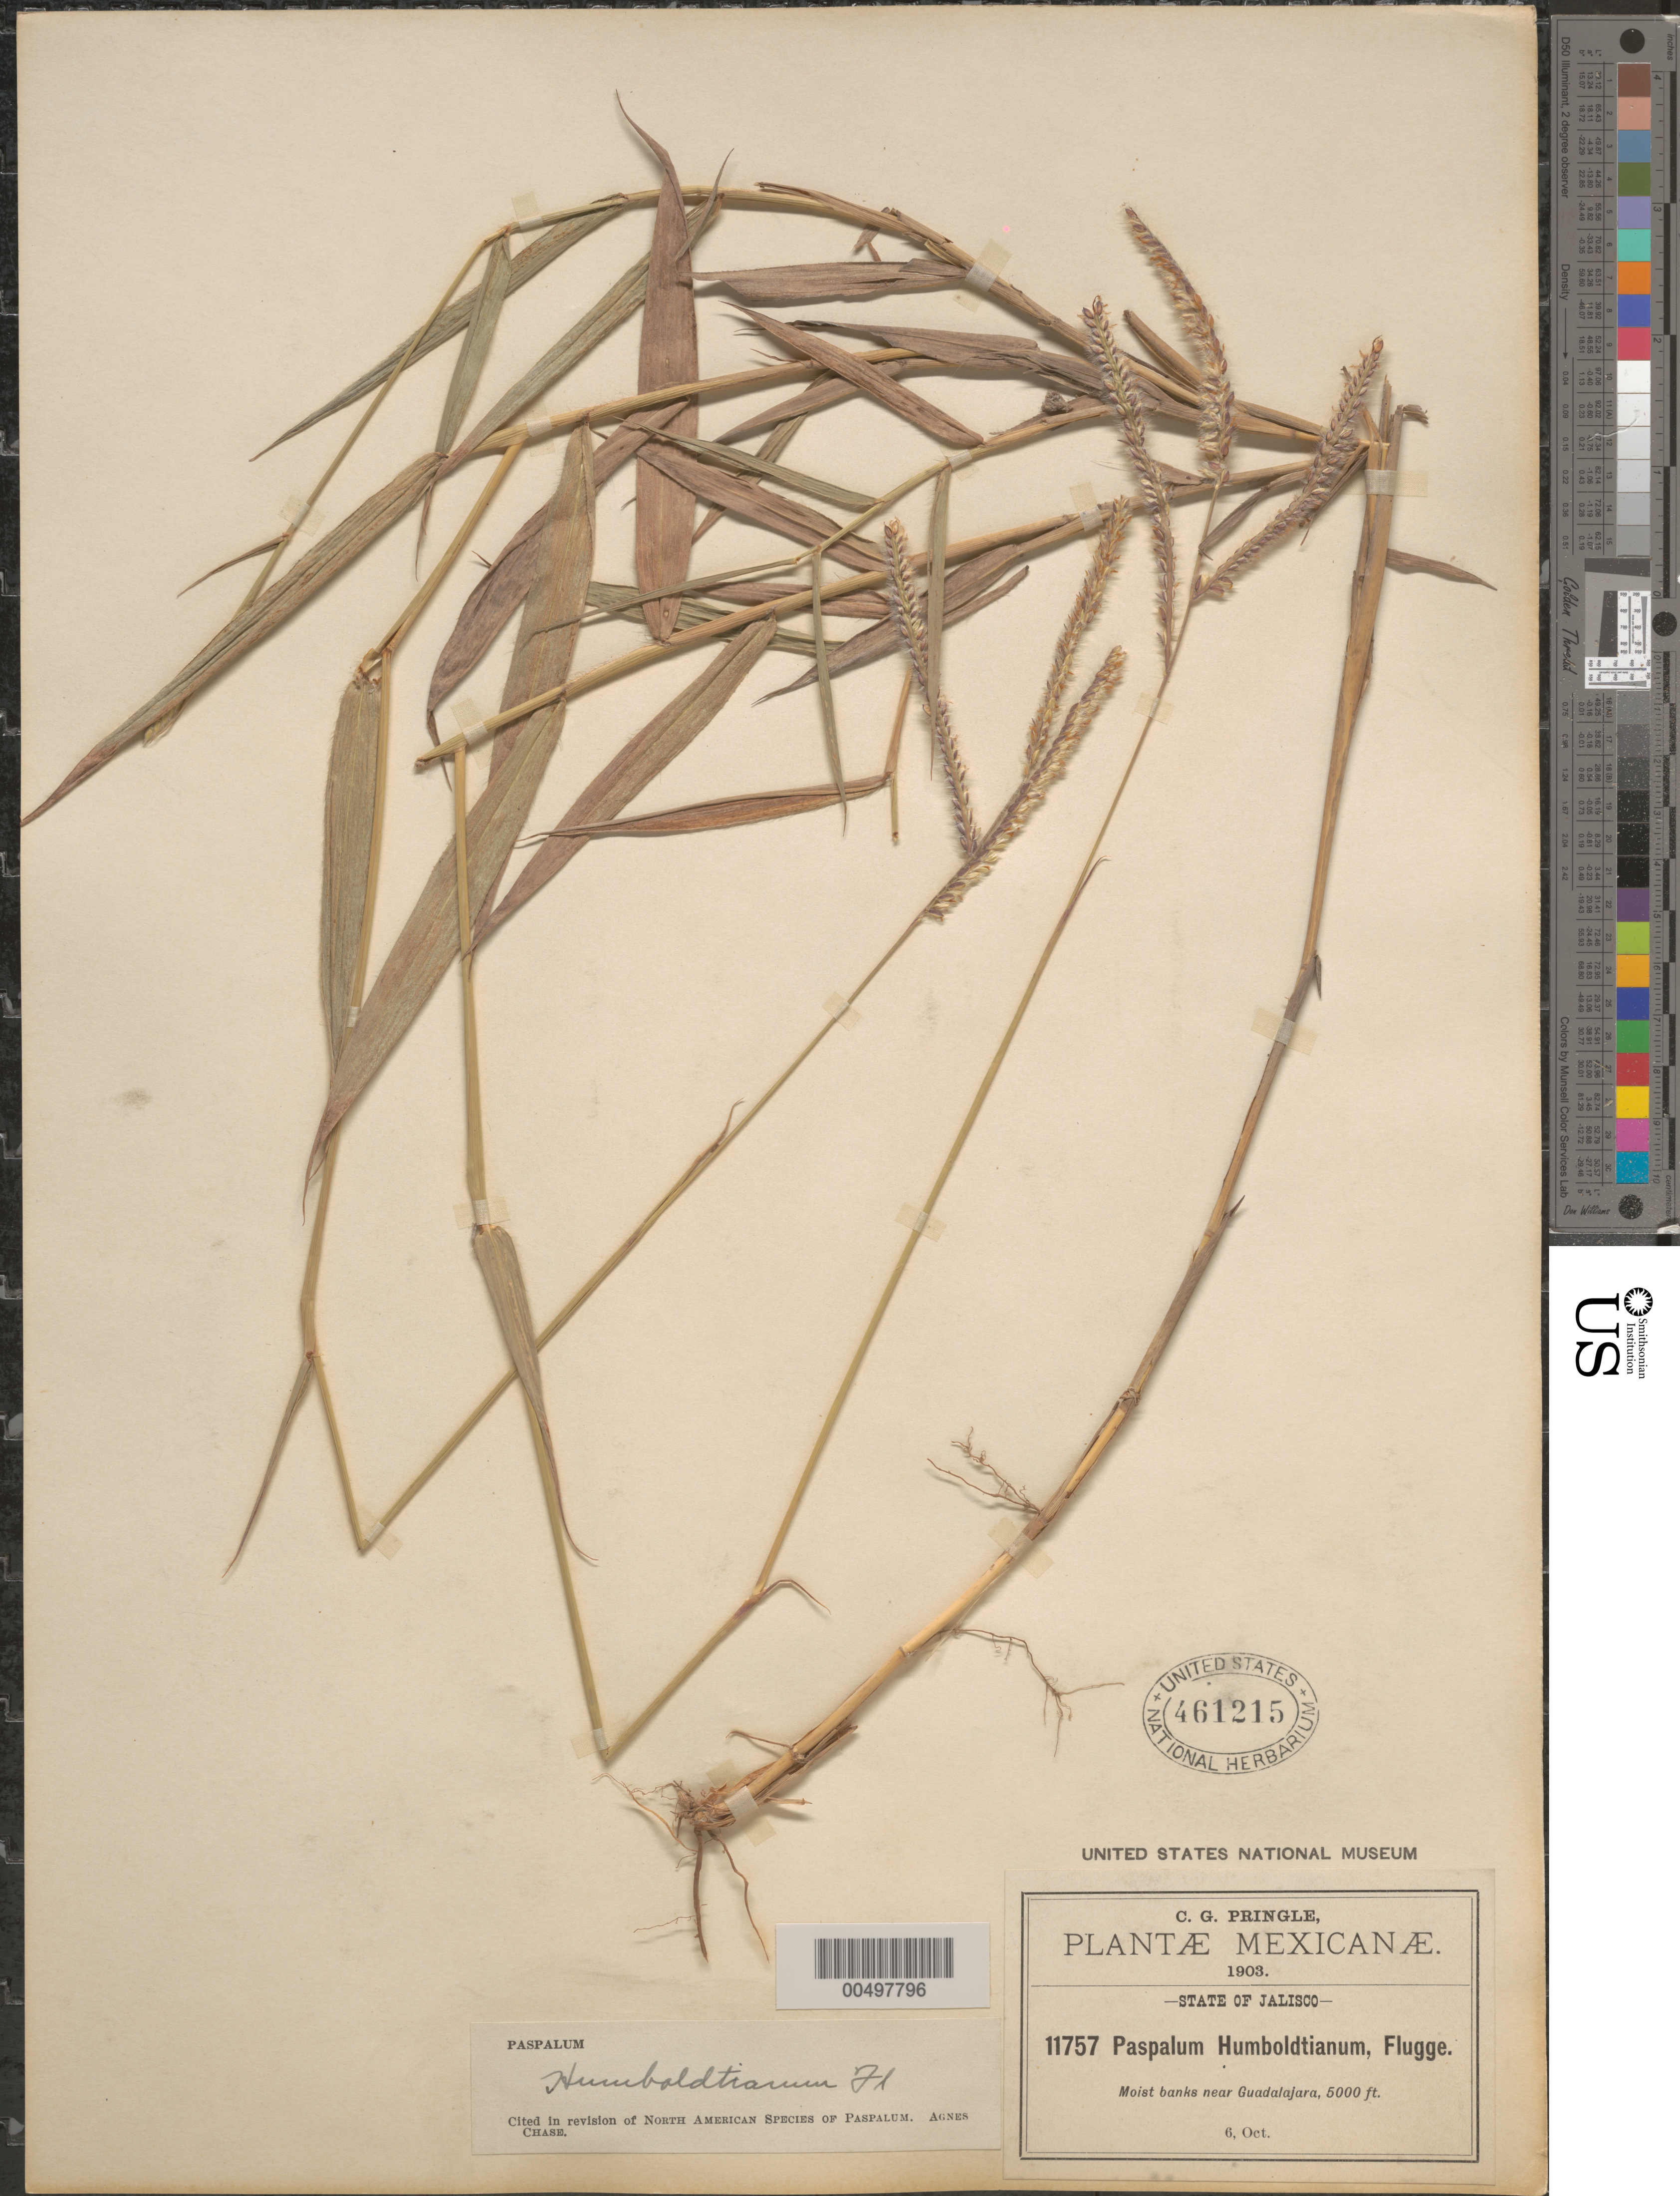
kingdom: Plantae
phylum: Tracheophyta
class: Liliopsida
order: Poales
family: Poaceae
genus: Paspalum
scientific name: Paspalum humboldtianum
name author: Flüggé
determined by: Chase, [M.] Agnes, (US)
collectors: C. G. Pringle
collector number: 11757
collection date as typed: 6 Oct 1903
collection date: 1903-10-06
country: Mexico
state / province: Jalisco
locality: Near Guadalajara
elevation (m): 1524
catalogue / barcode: US 461215